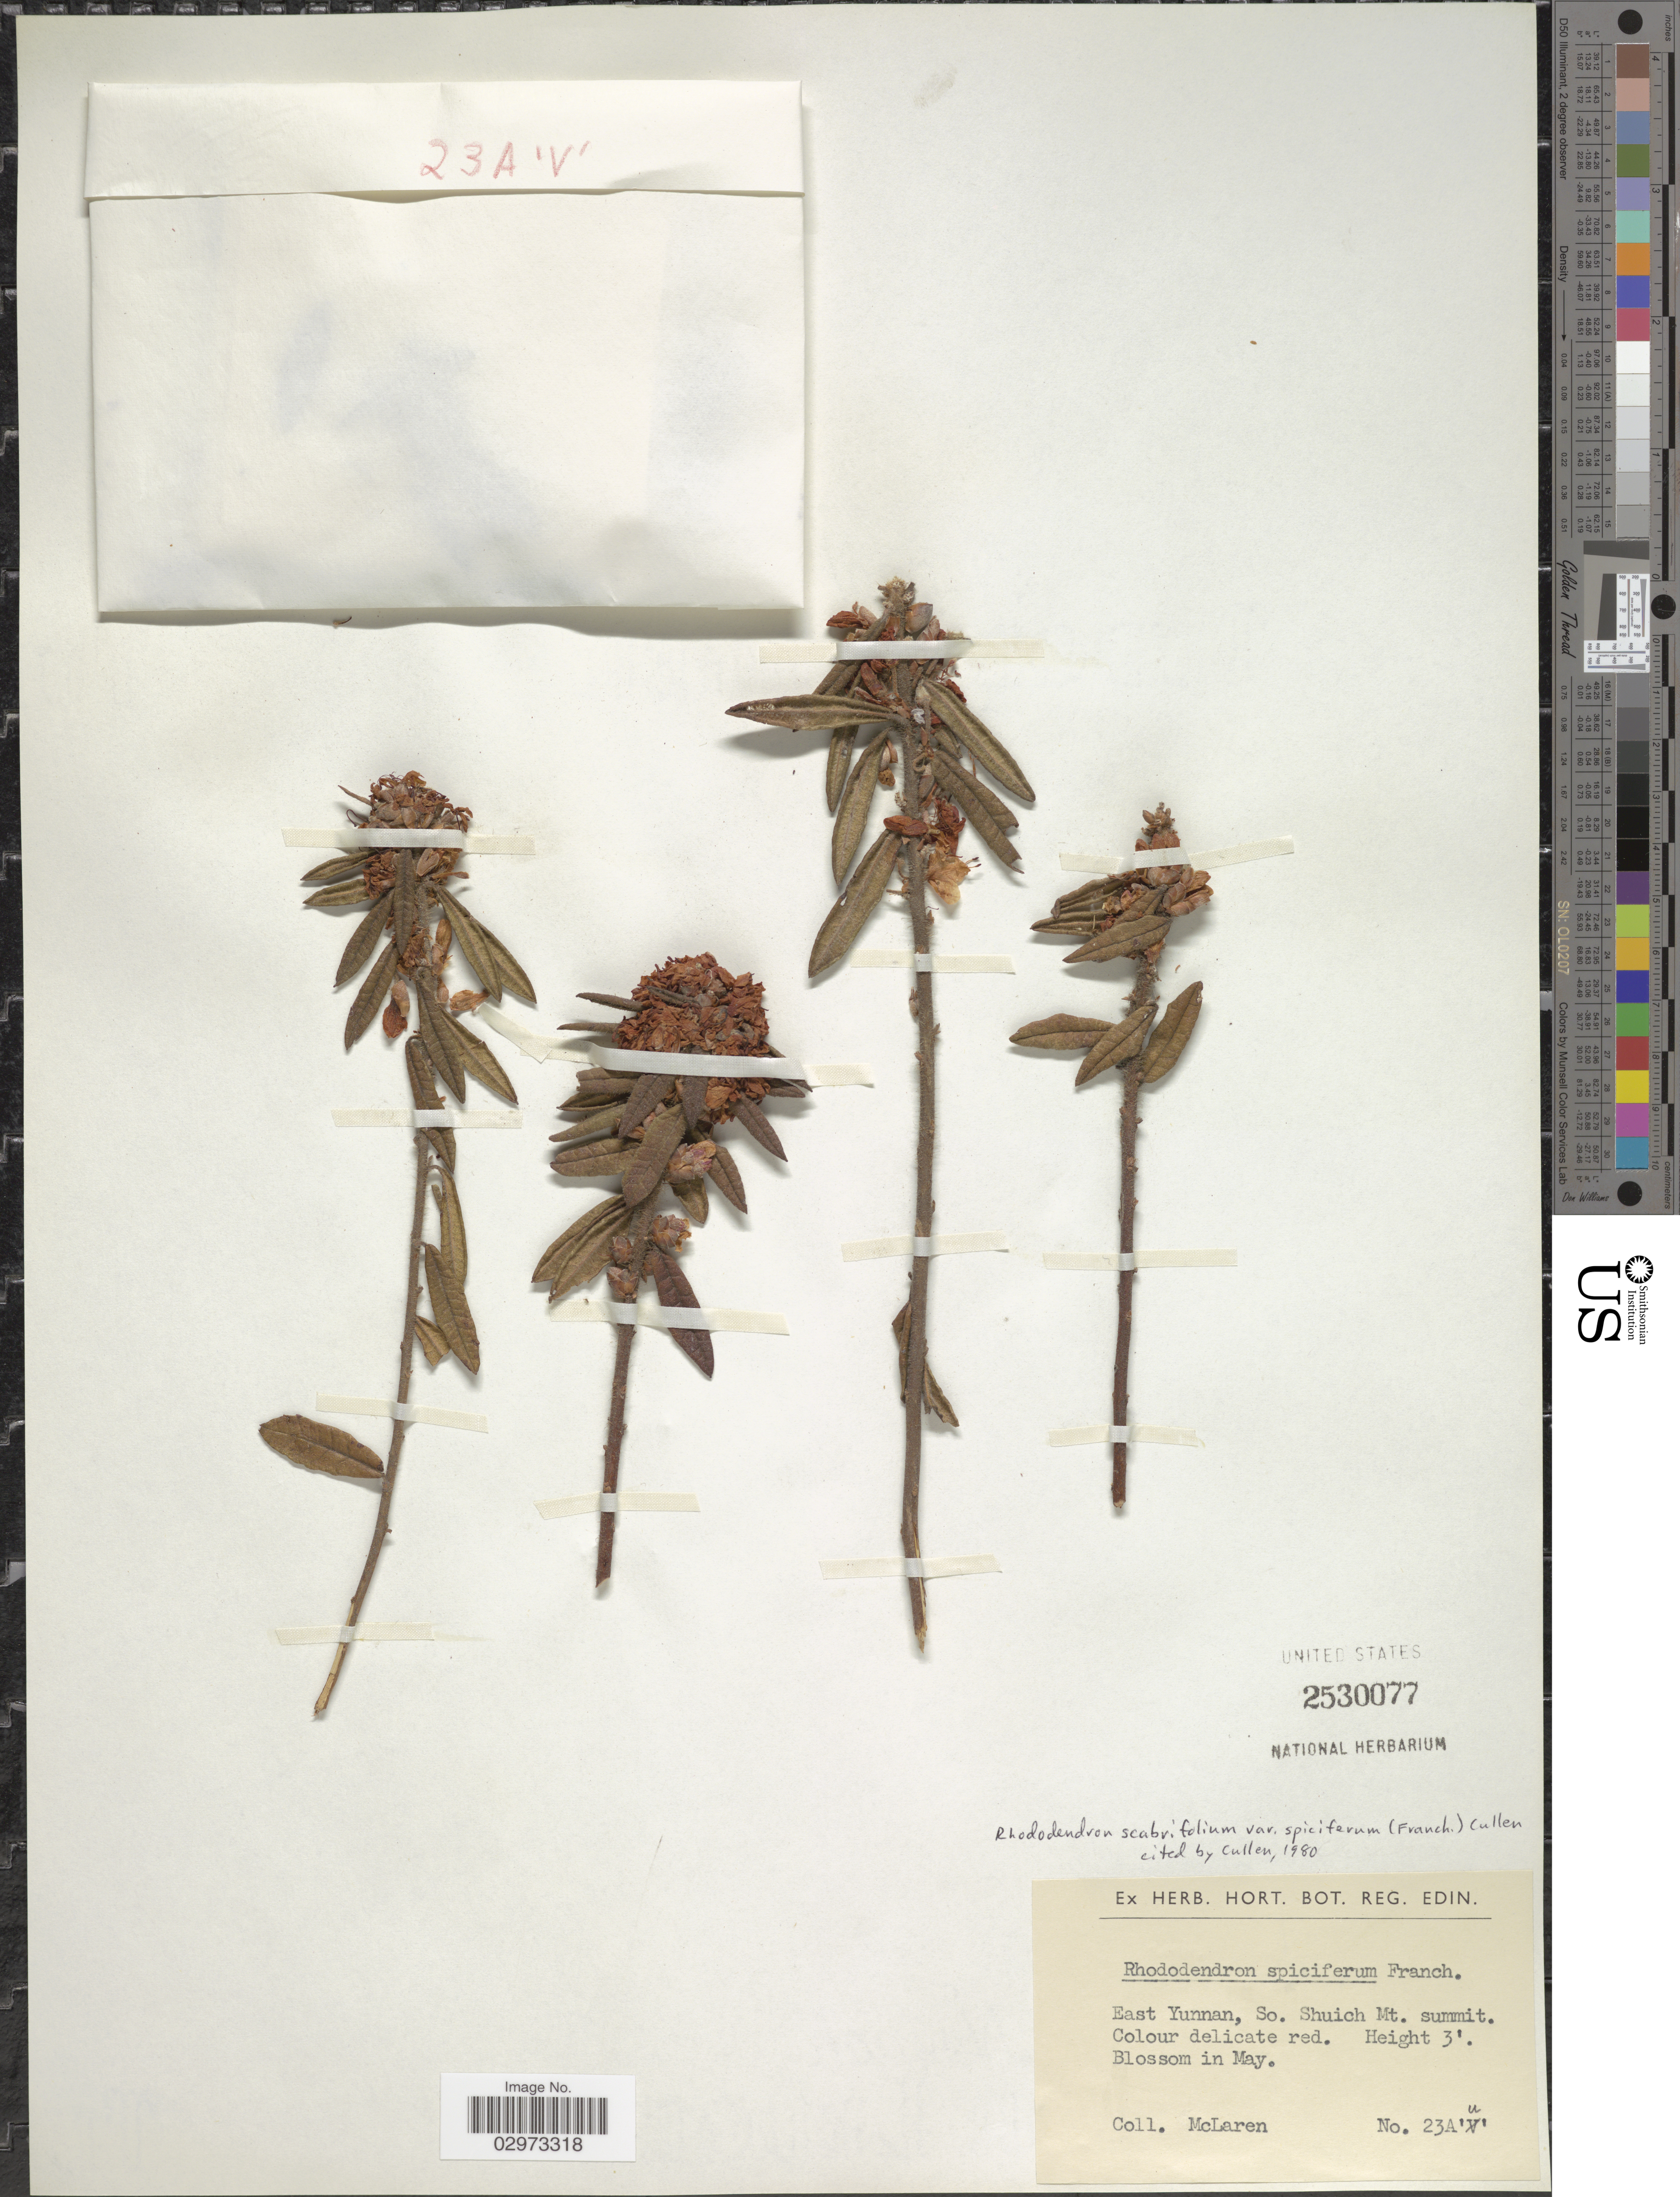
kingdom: Plantae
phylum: Tracheophyta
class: Magnoliopsida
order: Ericales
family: Ericaceae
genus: Rhododendron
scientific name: Rhododendron scabrifolium var. spiciferum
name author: (Franch.) Cullen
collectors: McLaren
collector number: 23A'U'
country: China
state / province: Yunnan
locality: East Yunnan, So. Shuich Mt. summit.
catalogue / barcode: US 2530077